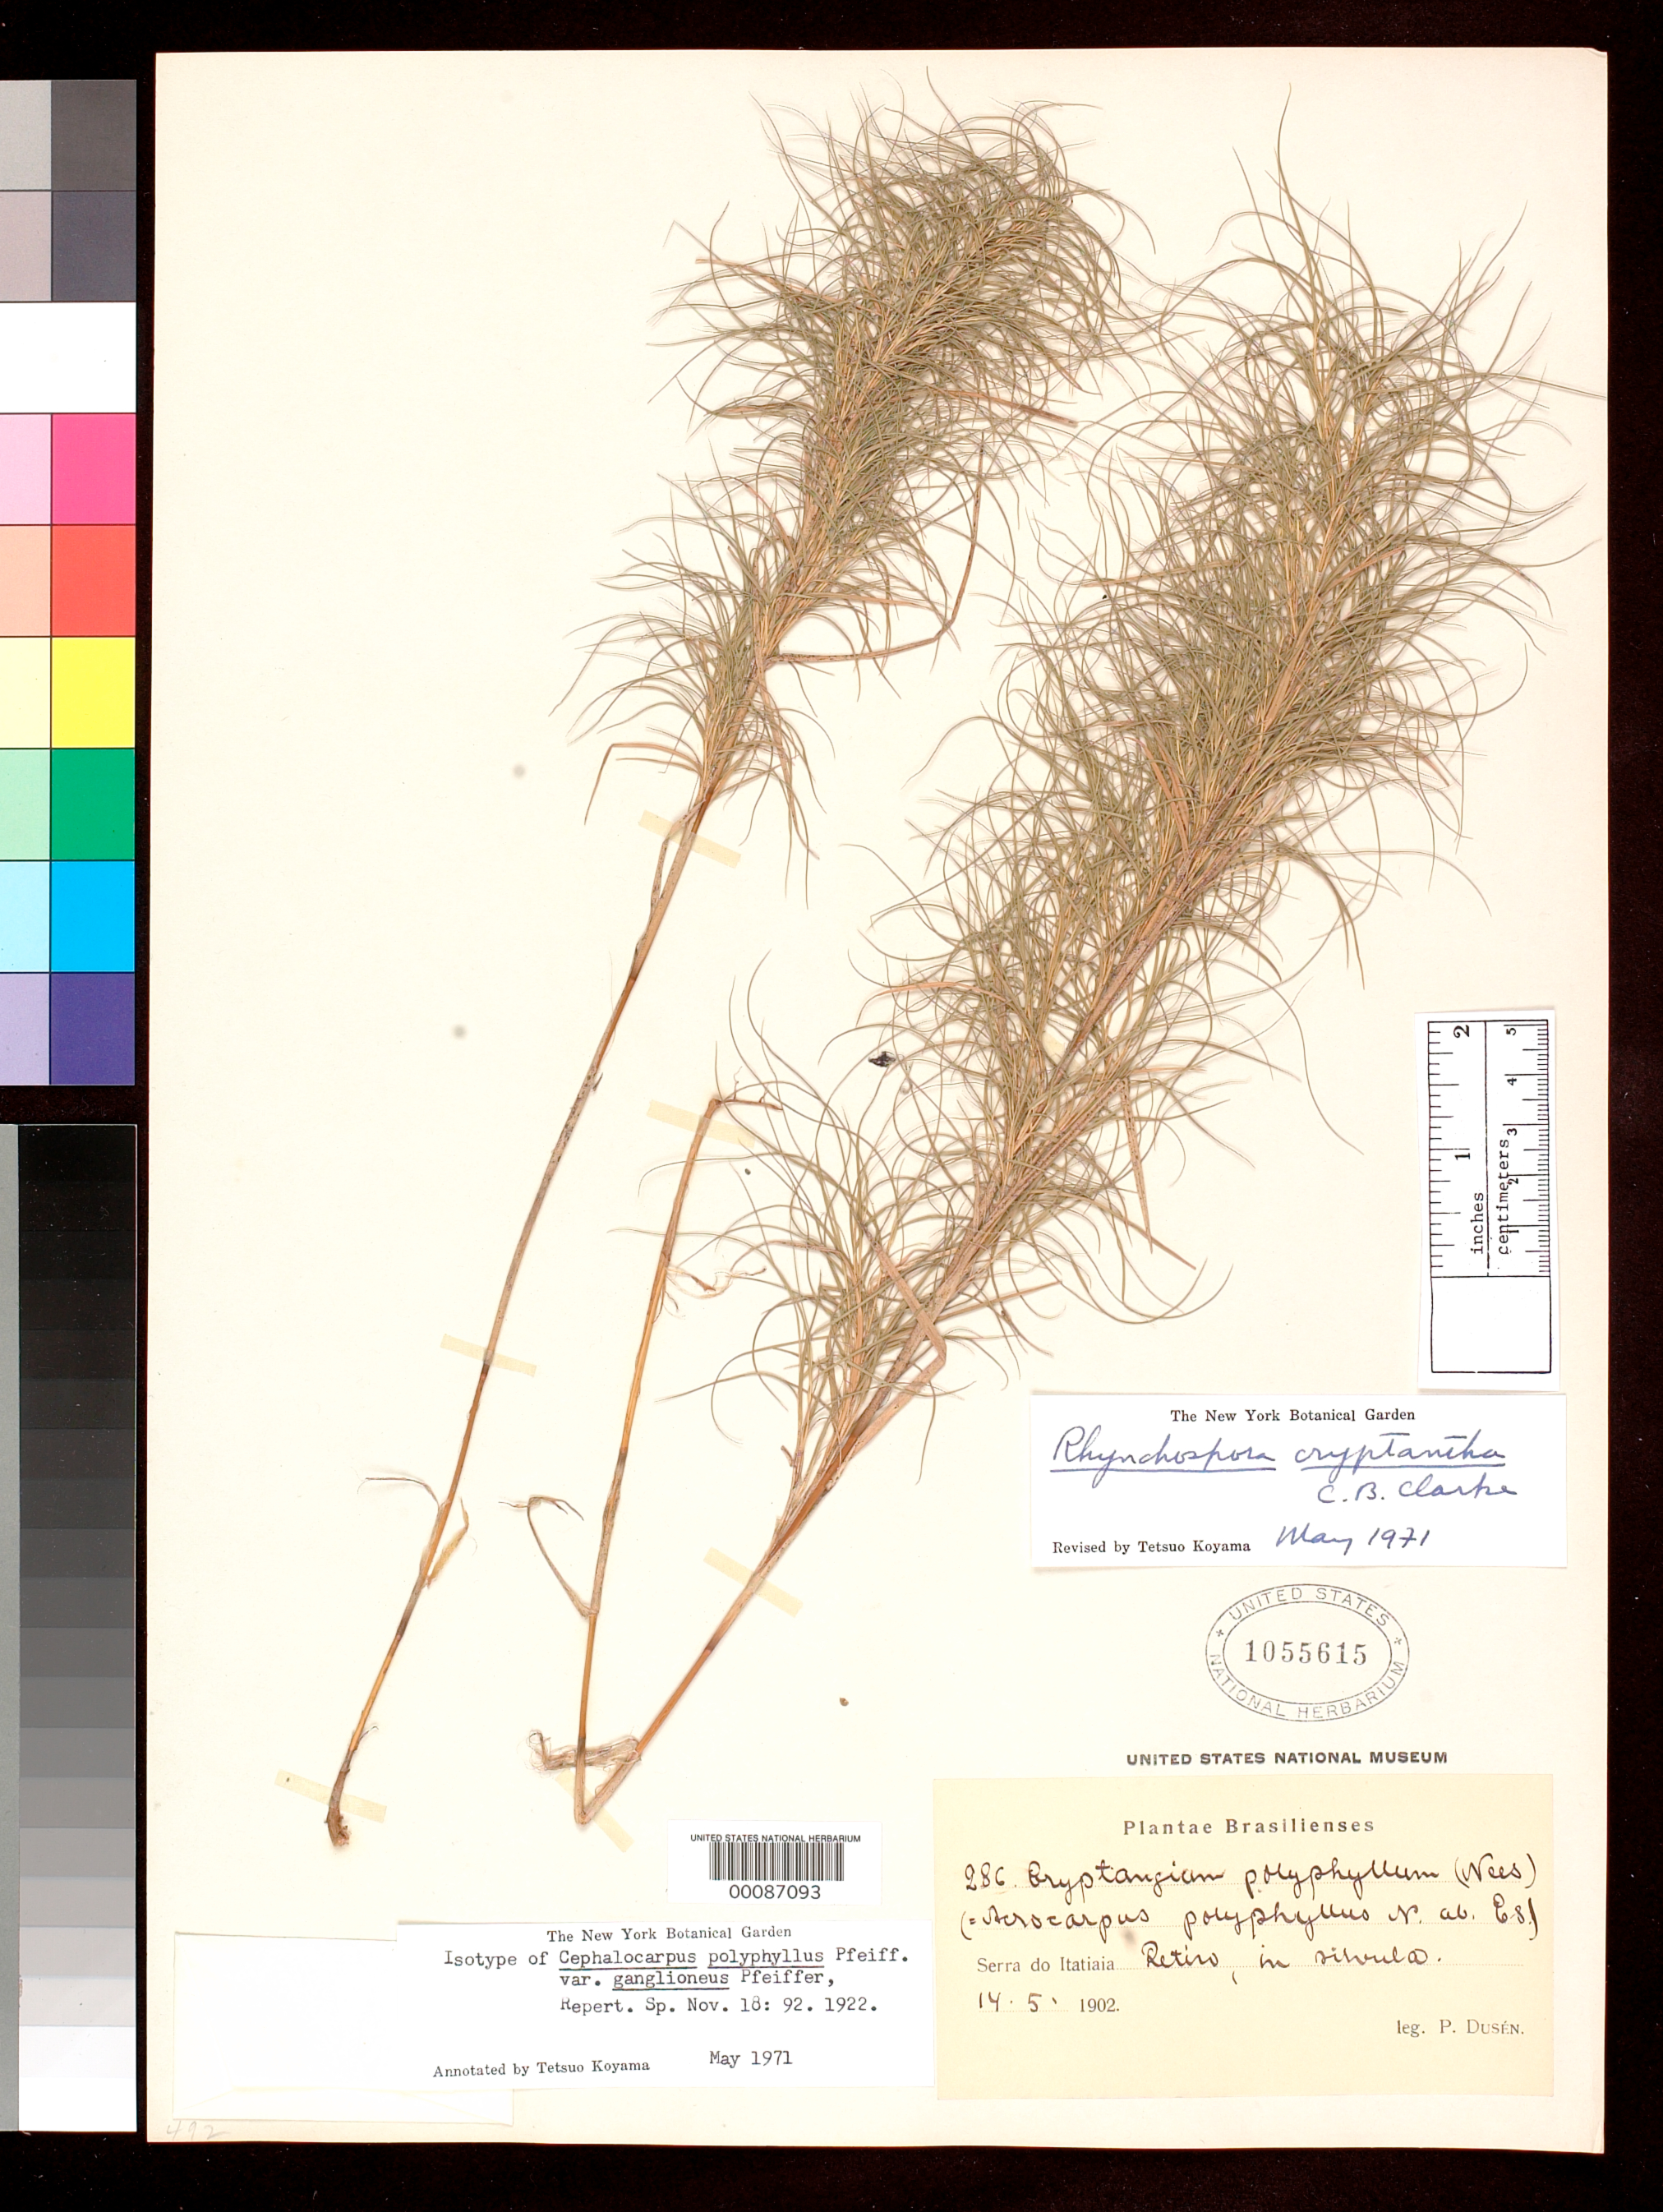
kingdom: Plantae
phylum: Tracheophyta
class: Liliopsida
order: Poales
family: Cyperaceae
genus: Cephalocarpus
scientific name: Cephalocarpus polyphyllus var. ganglioneus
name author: H. Pfeiff.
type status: Isotype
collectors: P. Dusén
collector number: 286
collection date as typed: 14 May 1902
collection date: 1902-05-14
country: Brazil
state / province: Minas Gerais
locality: Serra Doitatiaia.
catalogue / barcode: US 1055615